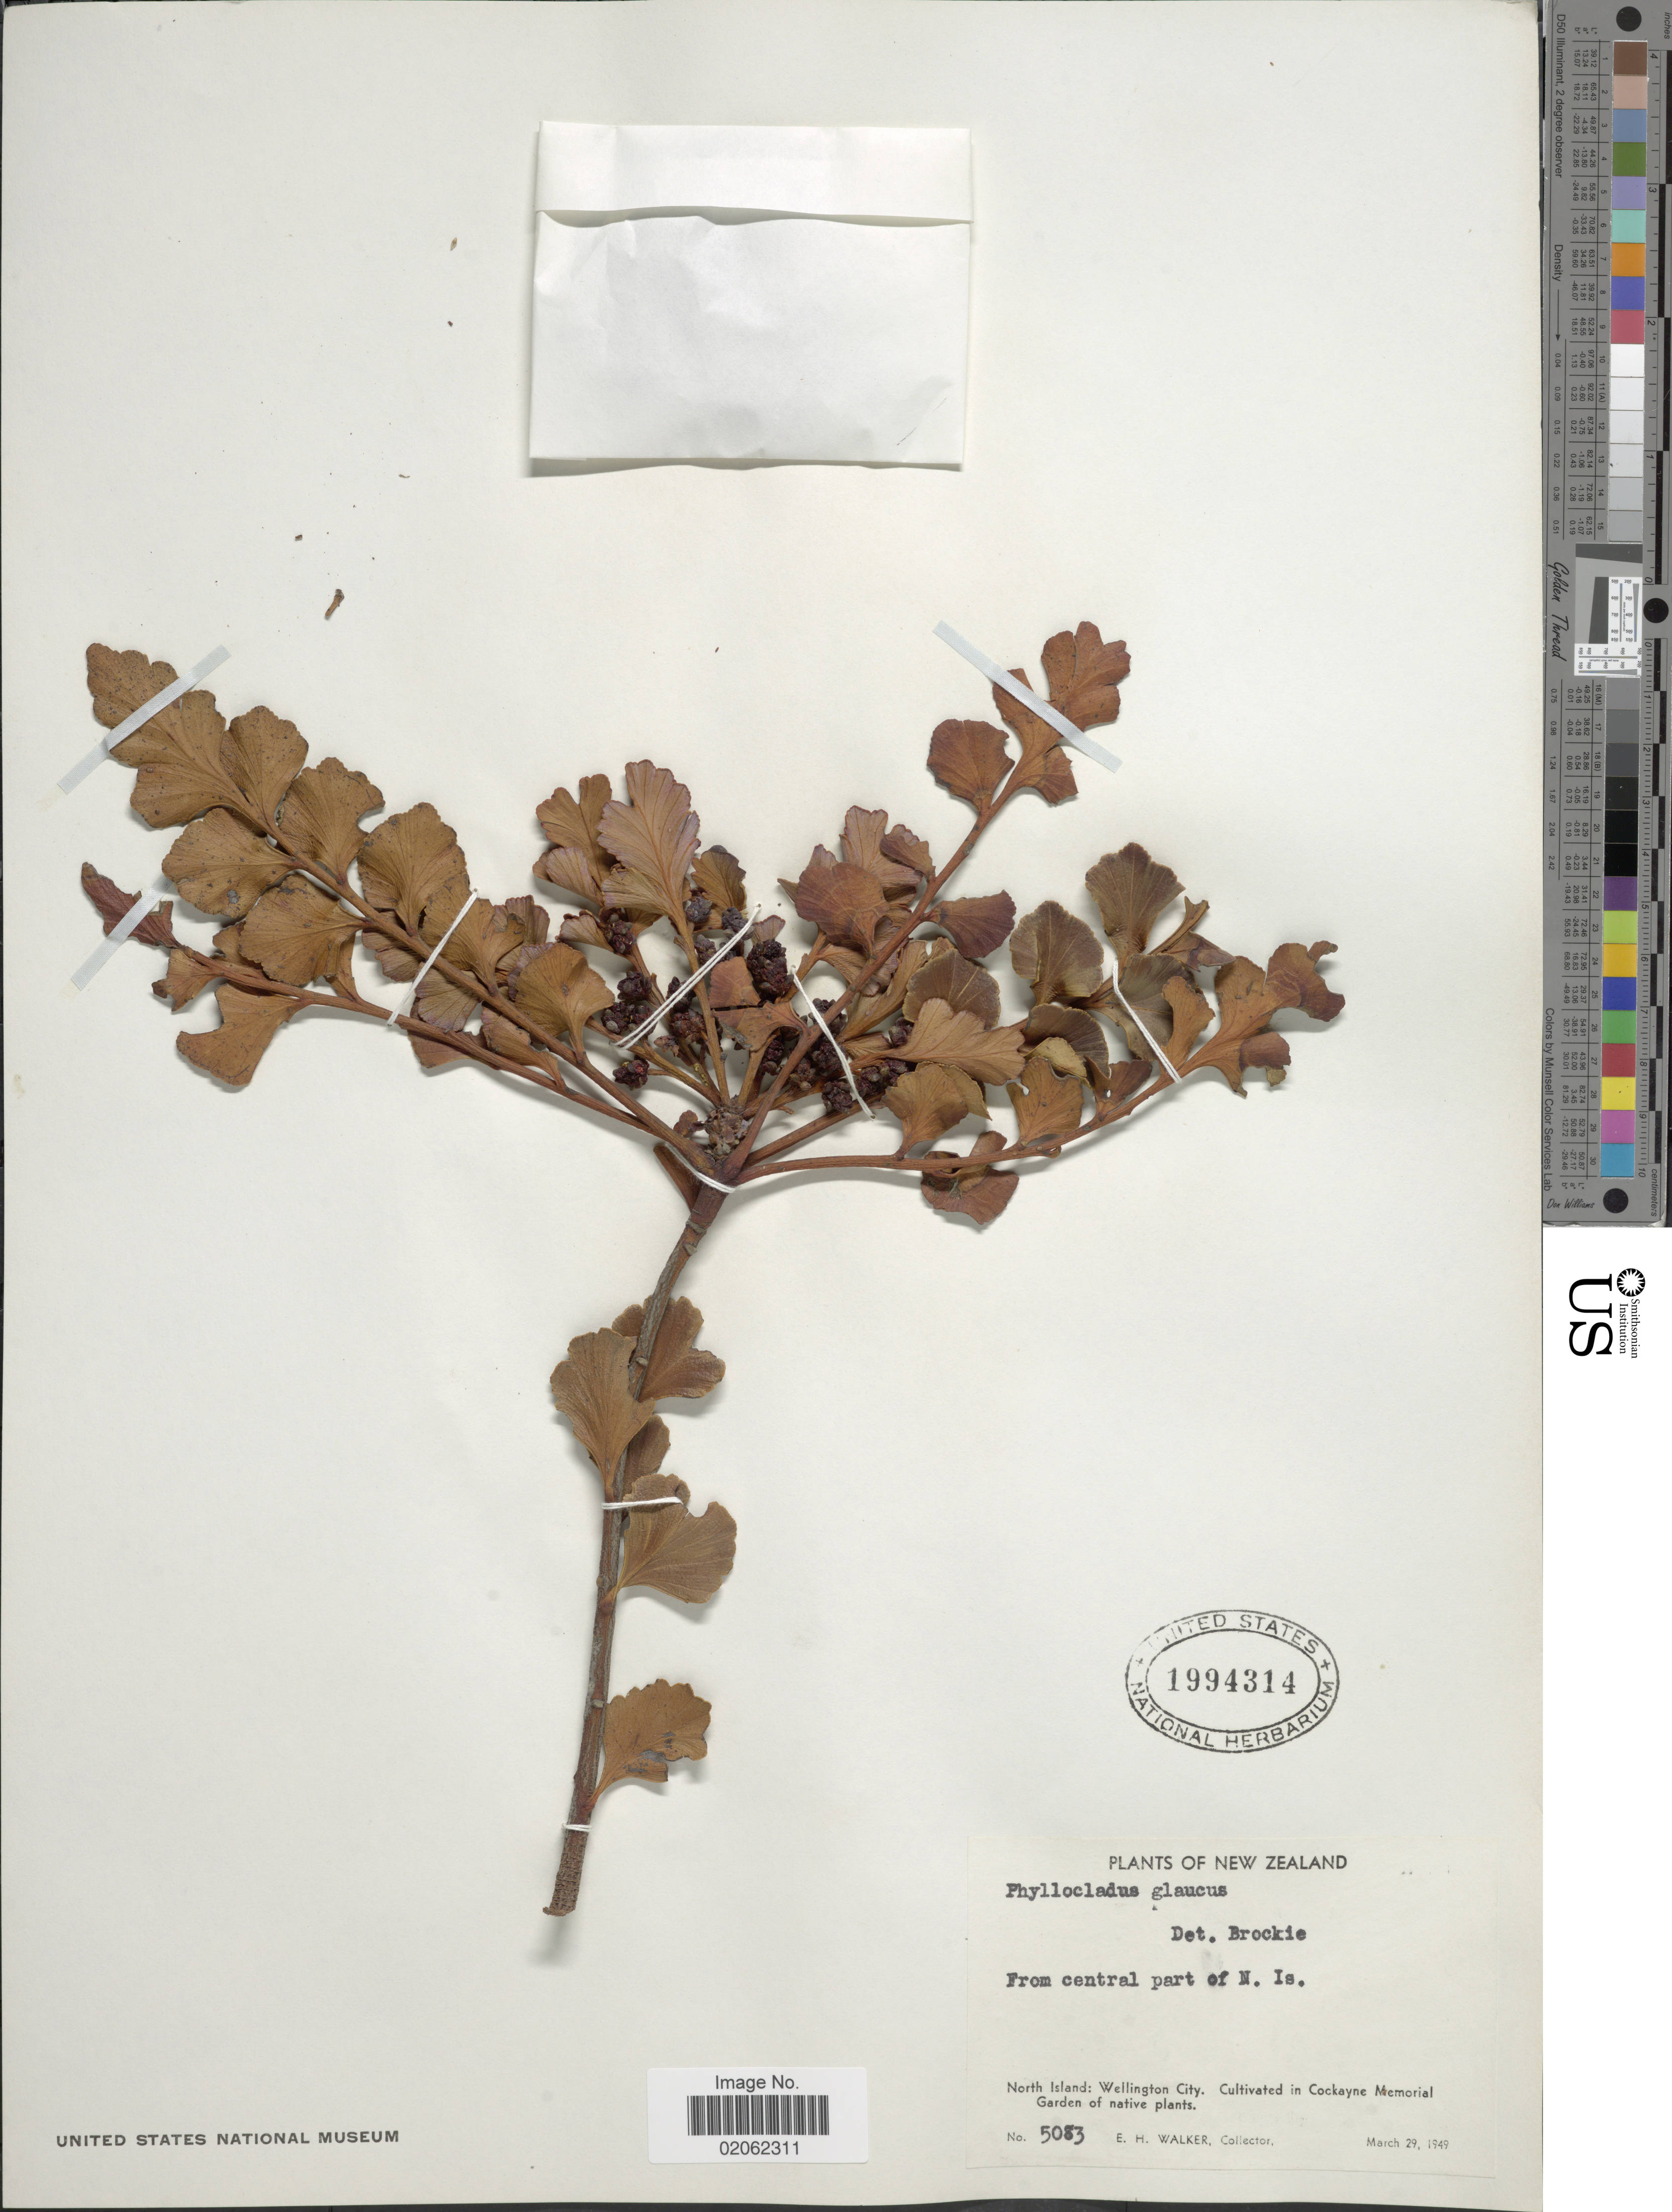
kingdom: Plantae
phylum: Tracheophyta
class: Pinopsida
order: Pinales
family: Phyllocladaceae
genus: Phyllocladus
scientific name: Phyllocladus glaucus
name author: Carrière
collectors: E. H. Walker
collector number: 5083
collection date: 1949-03-29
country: New Zealand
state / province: Wellington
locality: From central part of N Is., North Island: Wellington City. Cultivated in Cockayne Memorial Garden of native plants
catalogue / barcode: US 1994314